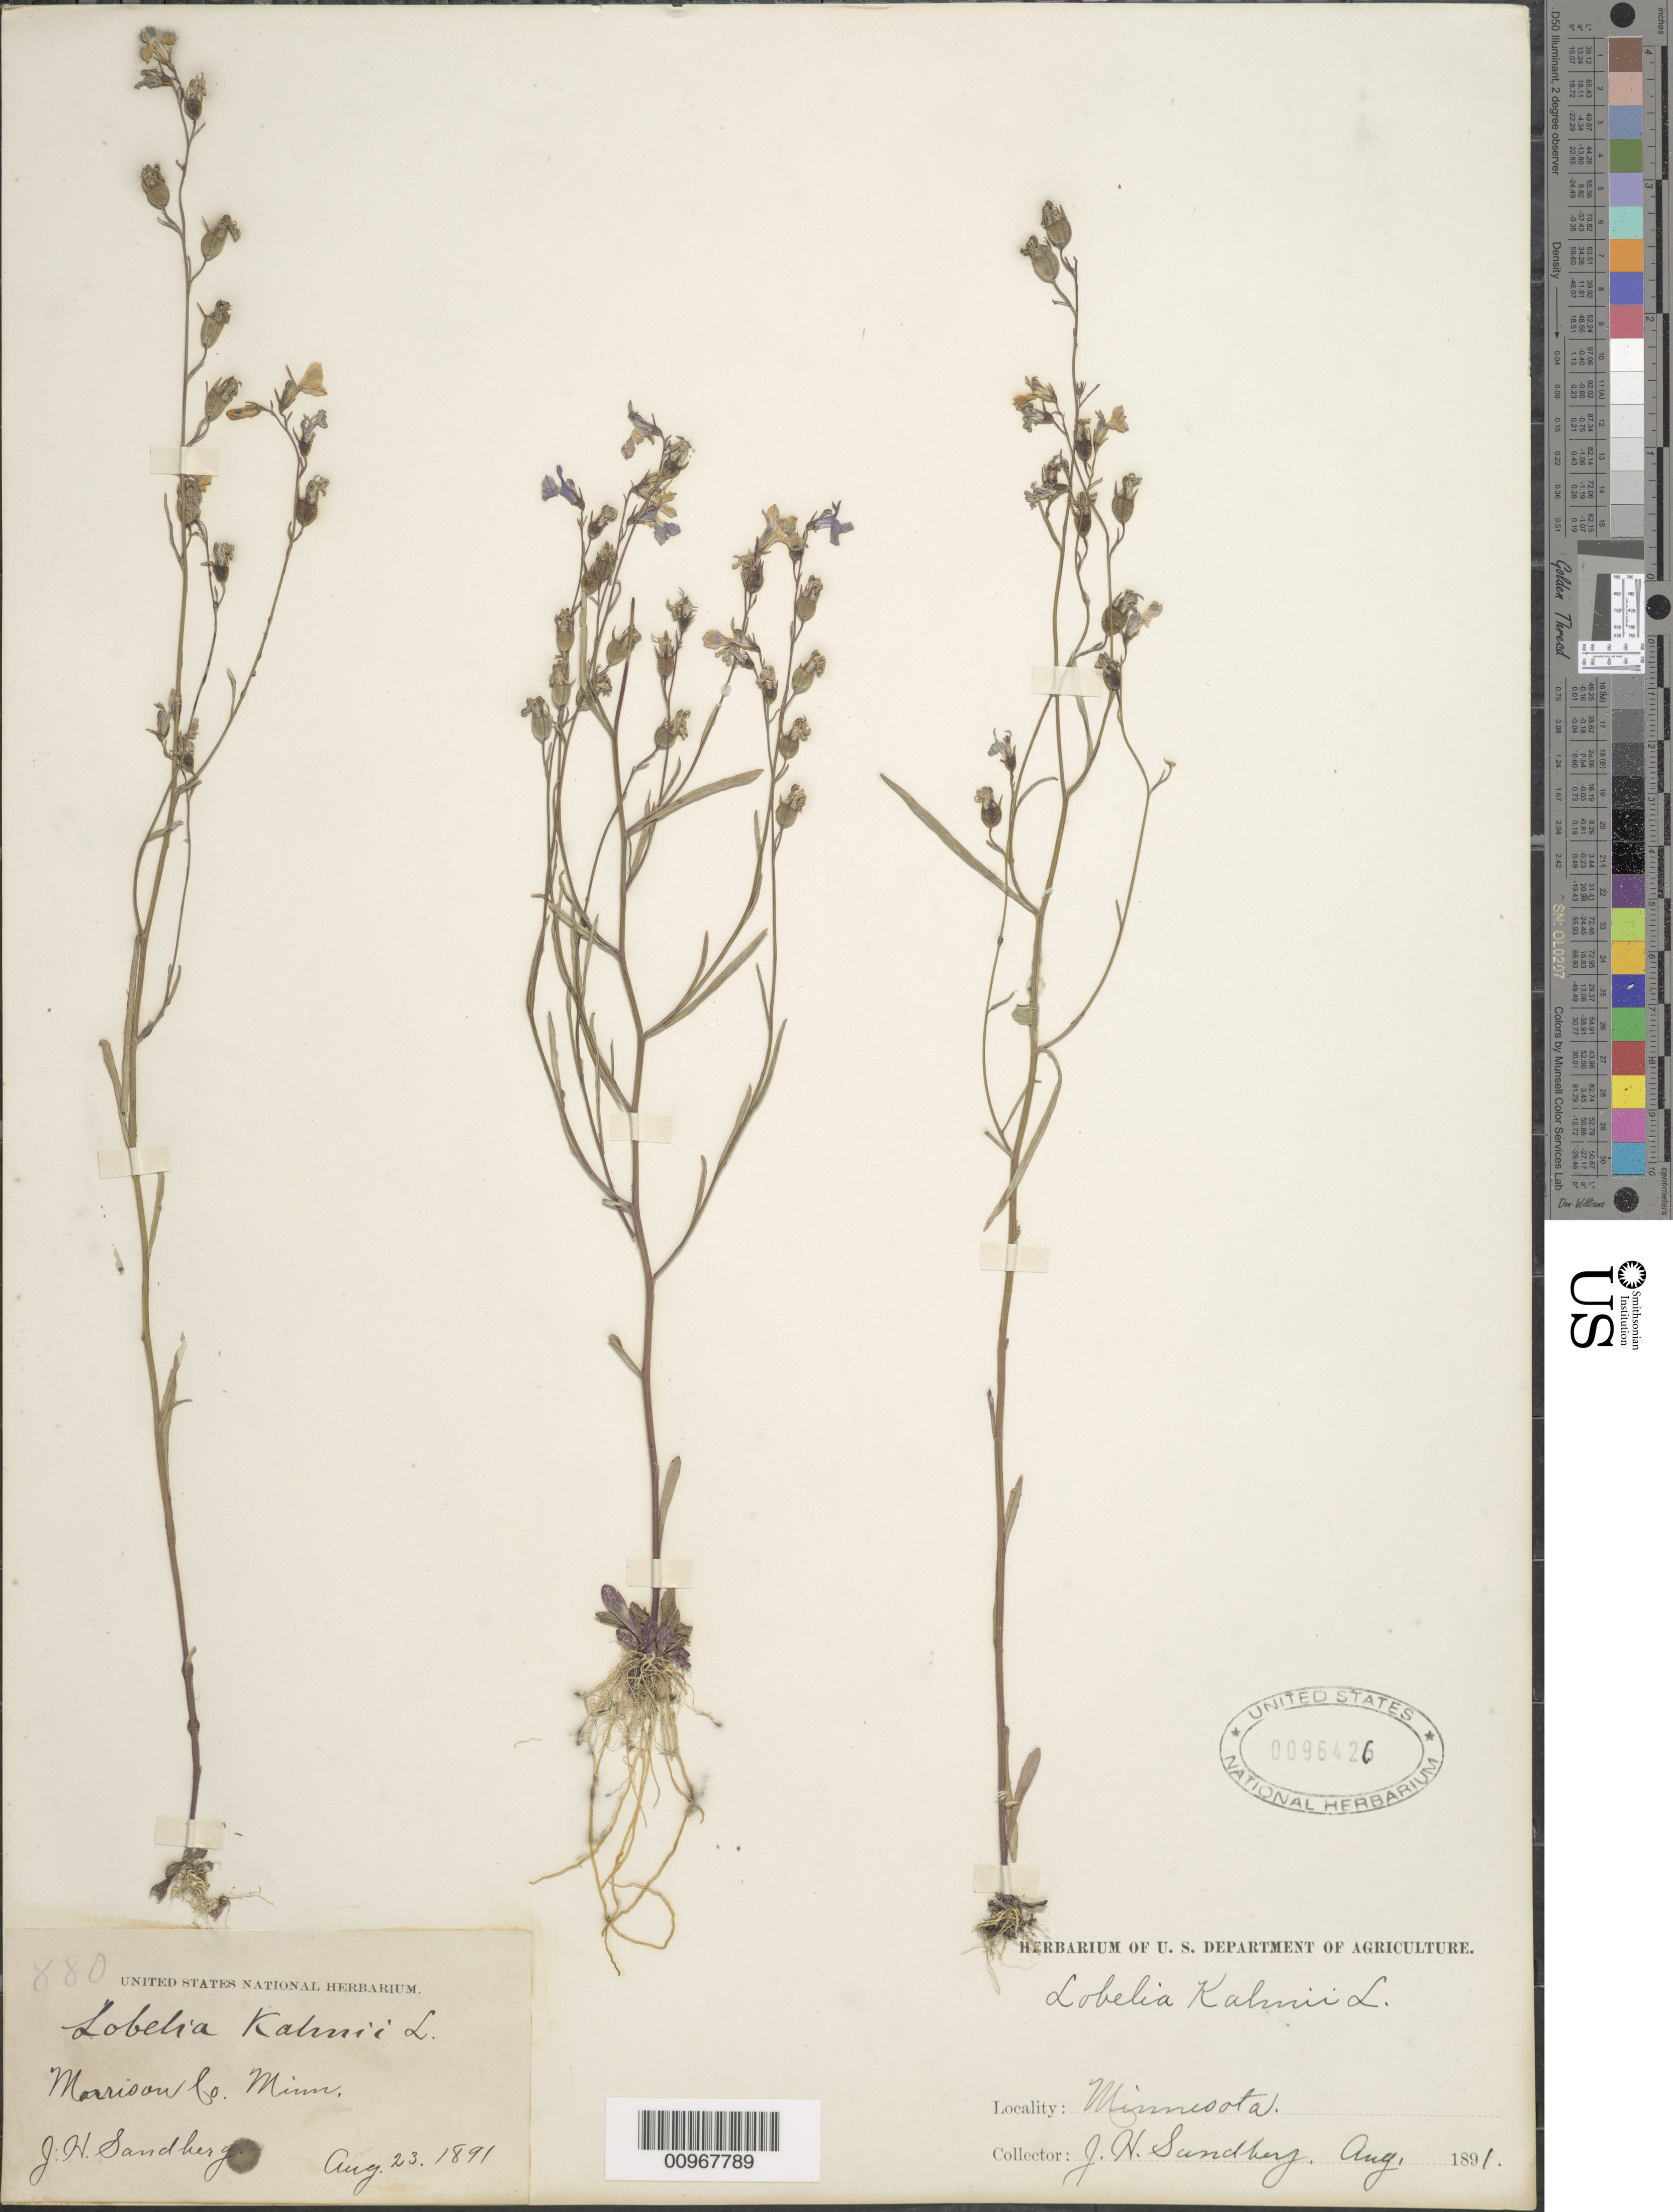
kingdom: Plantae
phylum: Tracheophyta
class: Magnoliopsida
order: Asterales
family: Campanulaceae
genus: Lobelia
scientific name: Lobelia kalmii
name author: L.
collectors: J. H. Sandberg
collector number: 880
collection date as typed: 23 Aug 1891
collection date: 1891-08-23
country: United States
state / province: Minnesota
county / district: Morrison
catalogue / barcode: US 96426